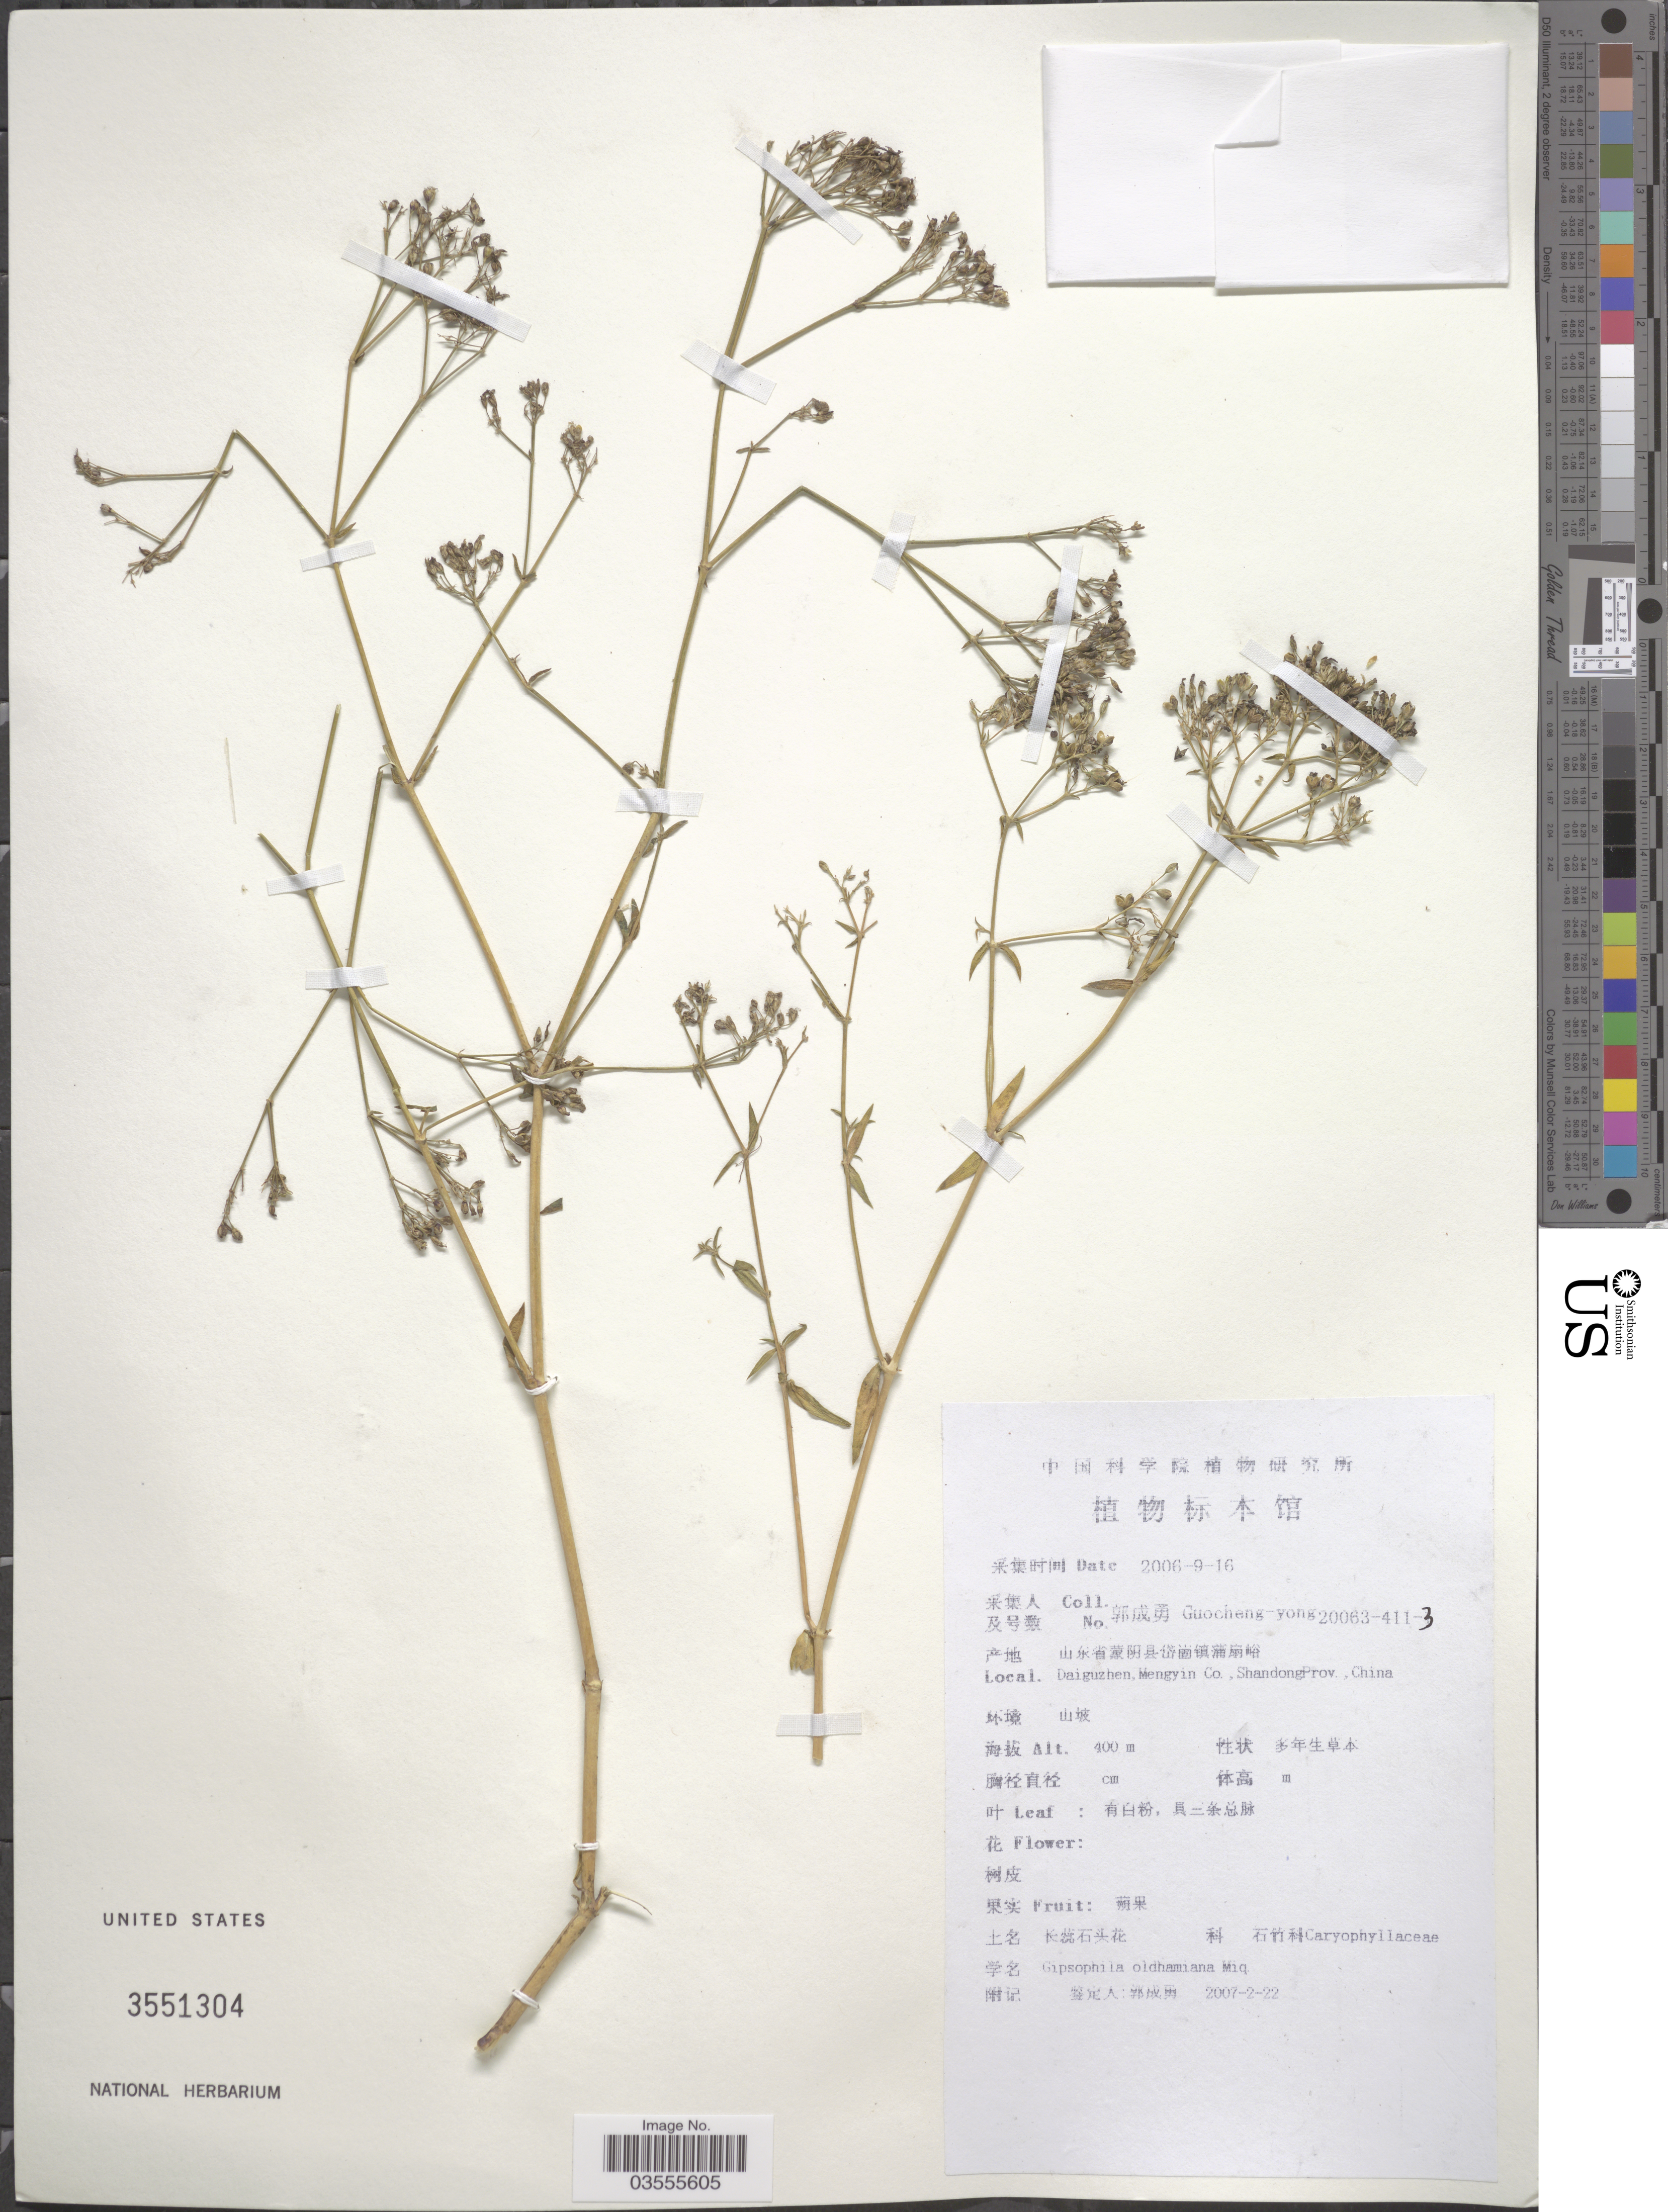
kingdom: Plantae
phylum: Tracheophyta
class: Magnoliopsida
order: Caryophyllales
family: Caryophyllaceae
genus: Gypsophila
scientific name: Gypsophila oldhamiana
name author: Miq.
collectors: Guo cheng-yong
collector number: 20063-411-3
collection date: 2006-09-16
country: China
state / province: Shandong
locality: Daiguzhen, Mengyin Co.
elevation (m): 400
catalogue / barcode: US 3551304